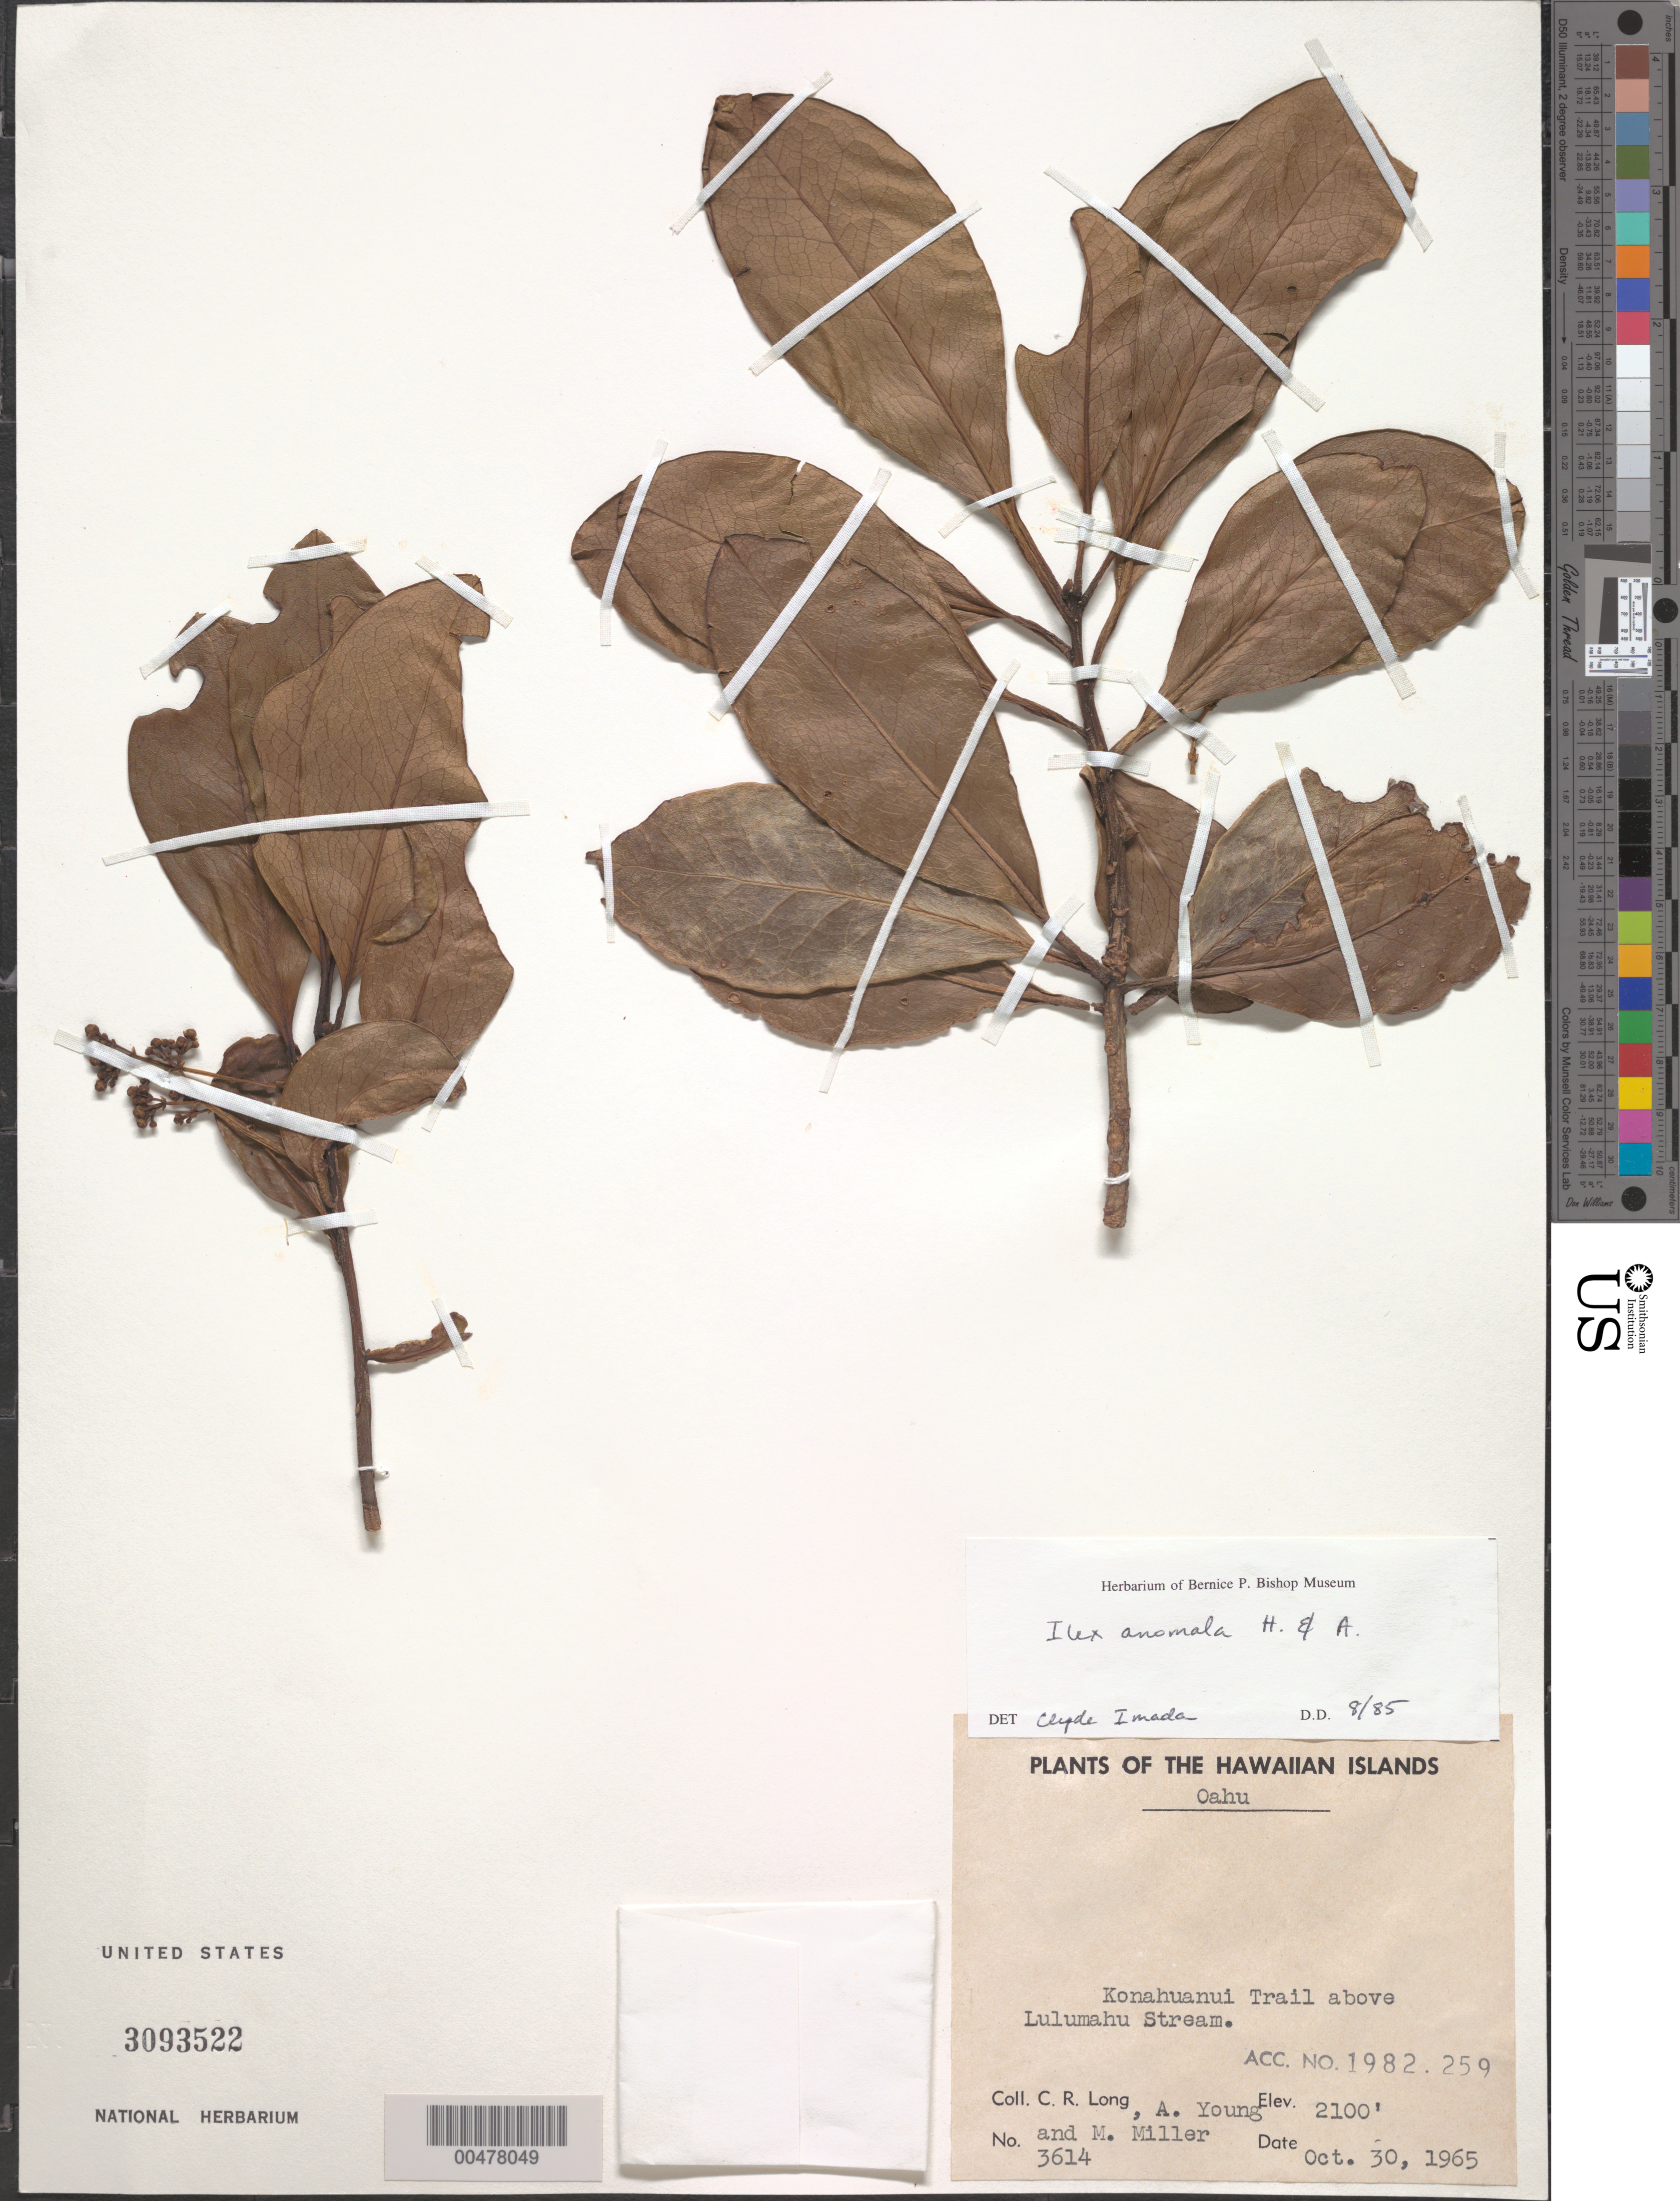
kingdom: Plantae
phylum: Tracheophyta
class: Magnoliopsida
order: Aquifoliales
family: Aquifoliaceae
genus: Ilex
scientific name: Ilex anomala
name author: Hook. & Arn.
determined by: Imada, C. T.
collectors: C. Long & H. A. Miller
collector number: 3614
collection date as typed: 30 Oct 1965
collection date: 1965-10-30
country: United States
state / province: Hawaii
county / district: Honolulu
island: Oahu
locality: Konahuanui Trail above Lulumahu Stream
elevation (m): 640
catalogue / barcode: US 3093522